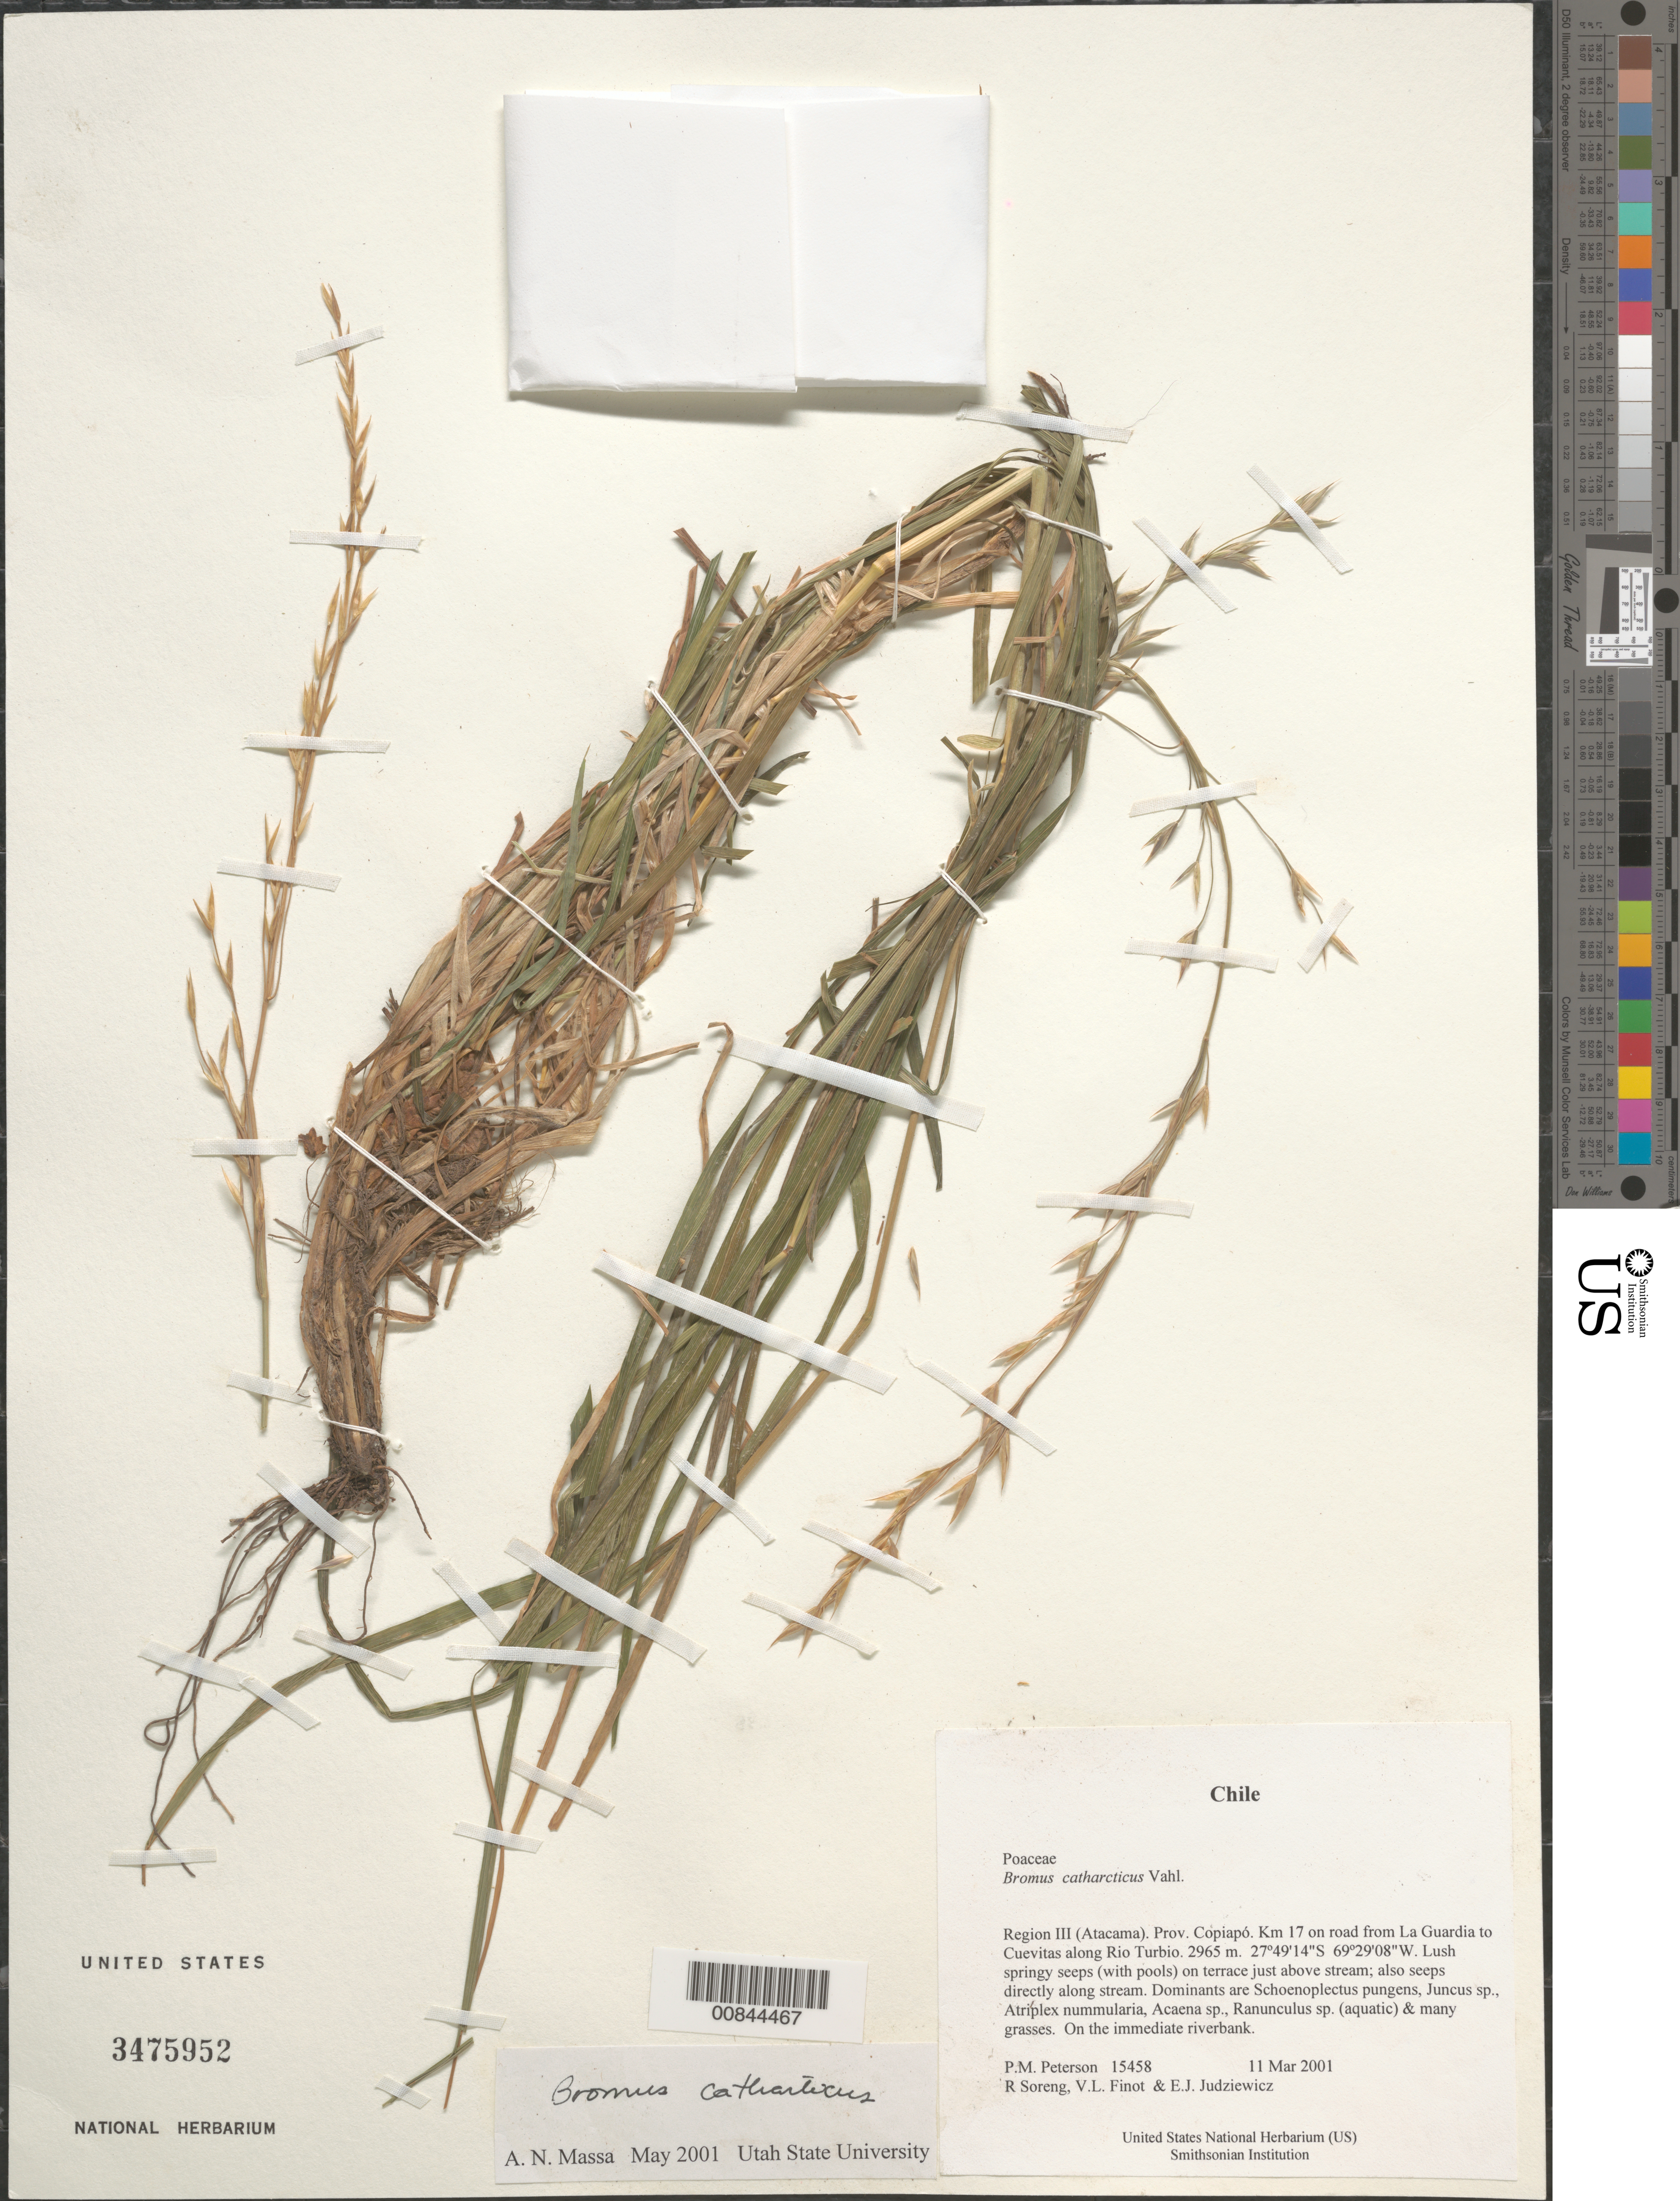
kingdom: Plantae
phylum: Tracheophyta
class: Liliopsida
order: Poales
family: Poaceae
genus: Bromus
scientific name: Bromus catharticus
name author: Vahl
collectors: P. M. Peterson, R. J. Soreng, V. Finot & E. J. Judziewicz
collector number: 15458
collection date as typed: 11 Mar 2001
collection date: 2001-03-11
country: Chile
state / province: Atacama (III)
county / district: Copiapó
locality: Km 17 on road from La Guardia to Cuevitas along Rio Turbio.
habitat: Lush springy seeps (with pools) on terrace just above stream; also seeps directly along stream.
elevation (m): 2965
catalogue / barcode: US 3475952